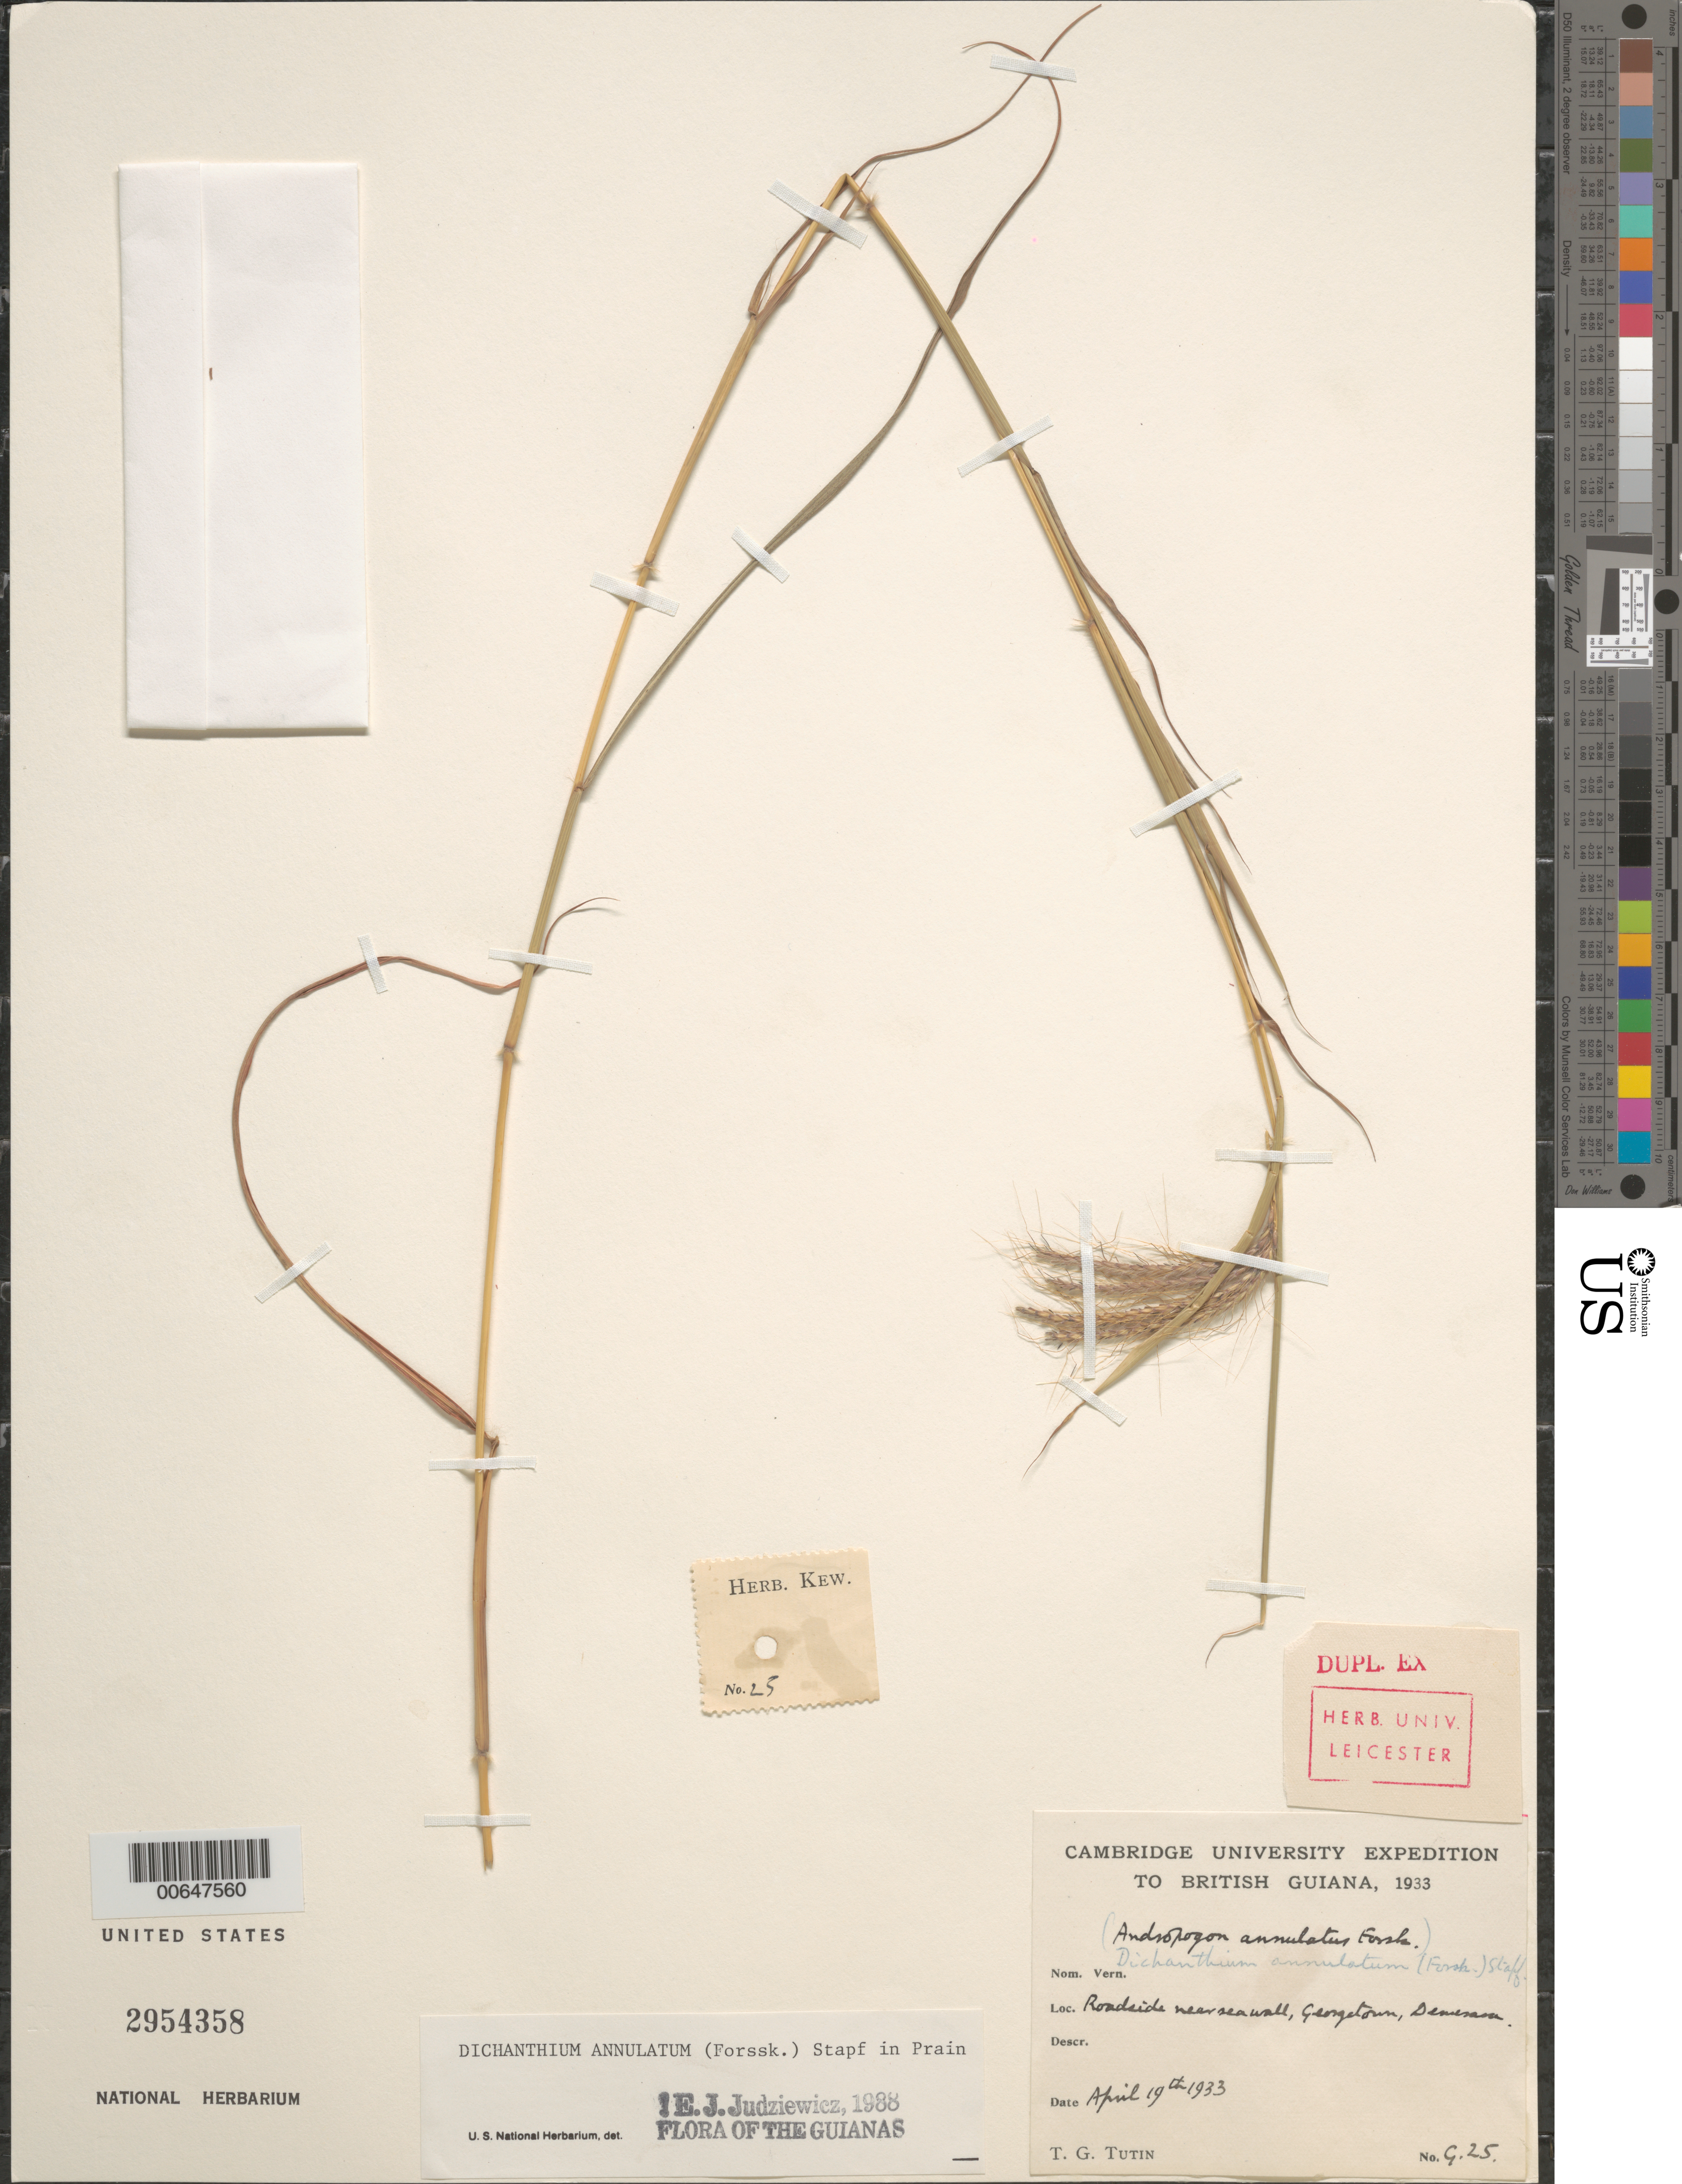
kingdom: Plantae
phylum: Tracheophyta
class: Liliopsida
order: Poales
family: Poaceae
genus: Dichanthium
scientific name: Dichanthium annulatum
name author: (Forssk.) Stapf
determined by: Judziewicz, E. J.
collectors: T. G. Tutin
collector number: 925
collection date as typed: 19-Apr-33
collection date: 1933-04-19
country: Guyana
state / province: Demerara-Mahaica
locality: Georgetown, Demerara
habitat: Roadside near seawall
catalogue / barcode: US 2954358